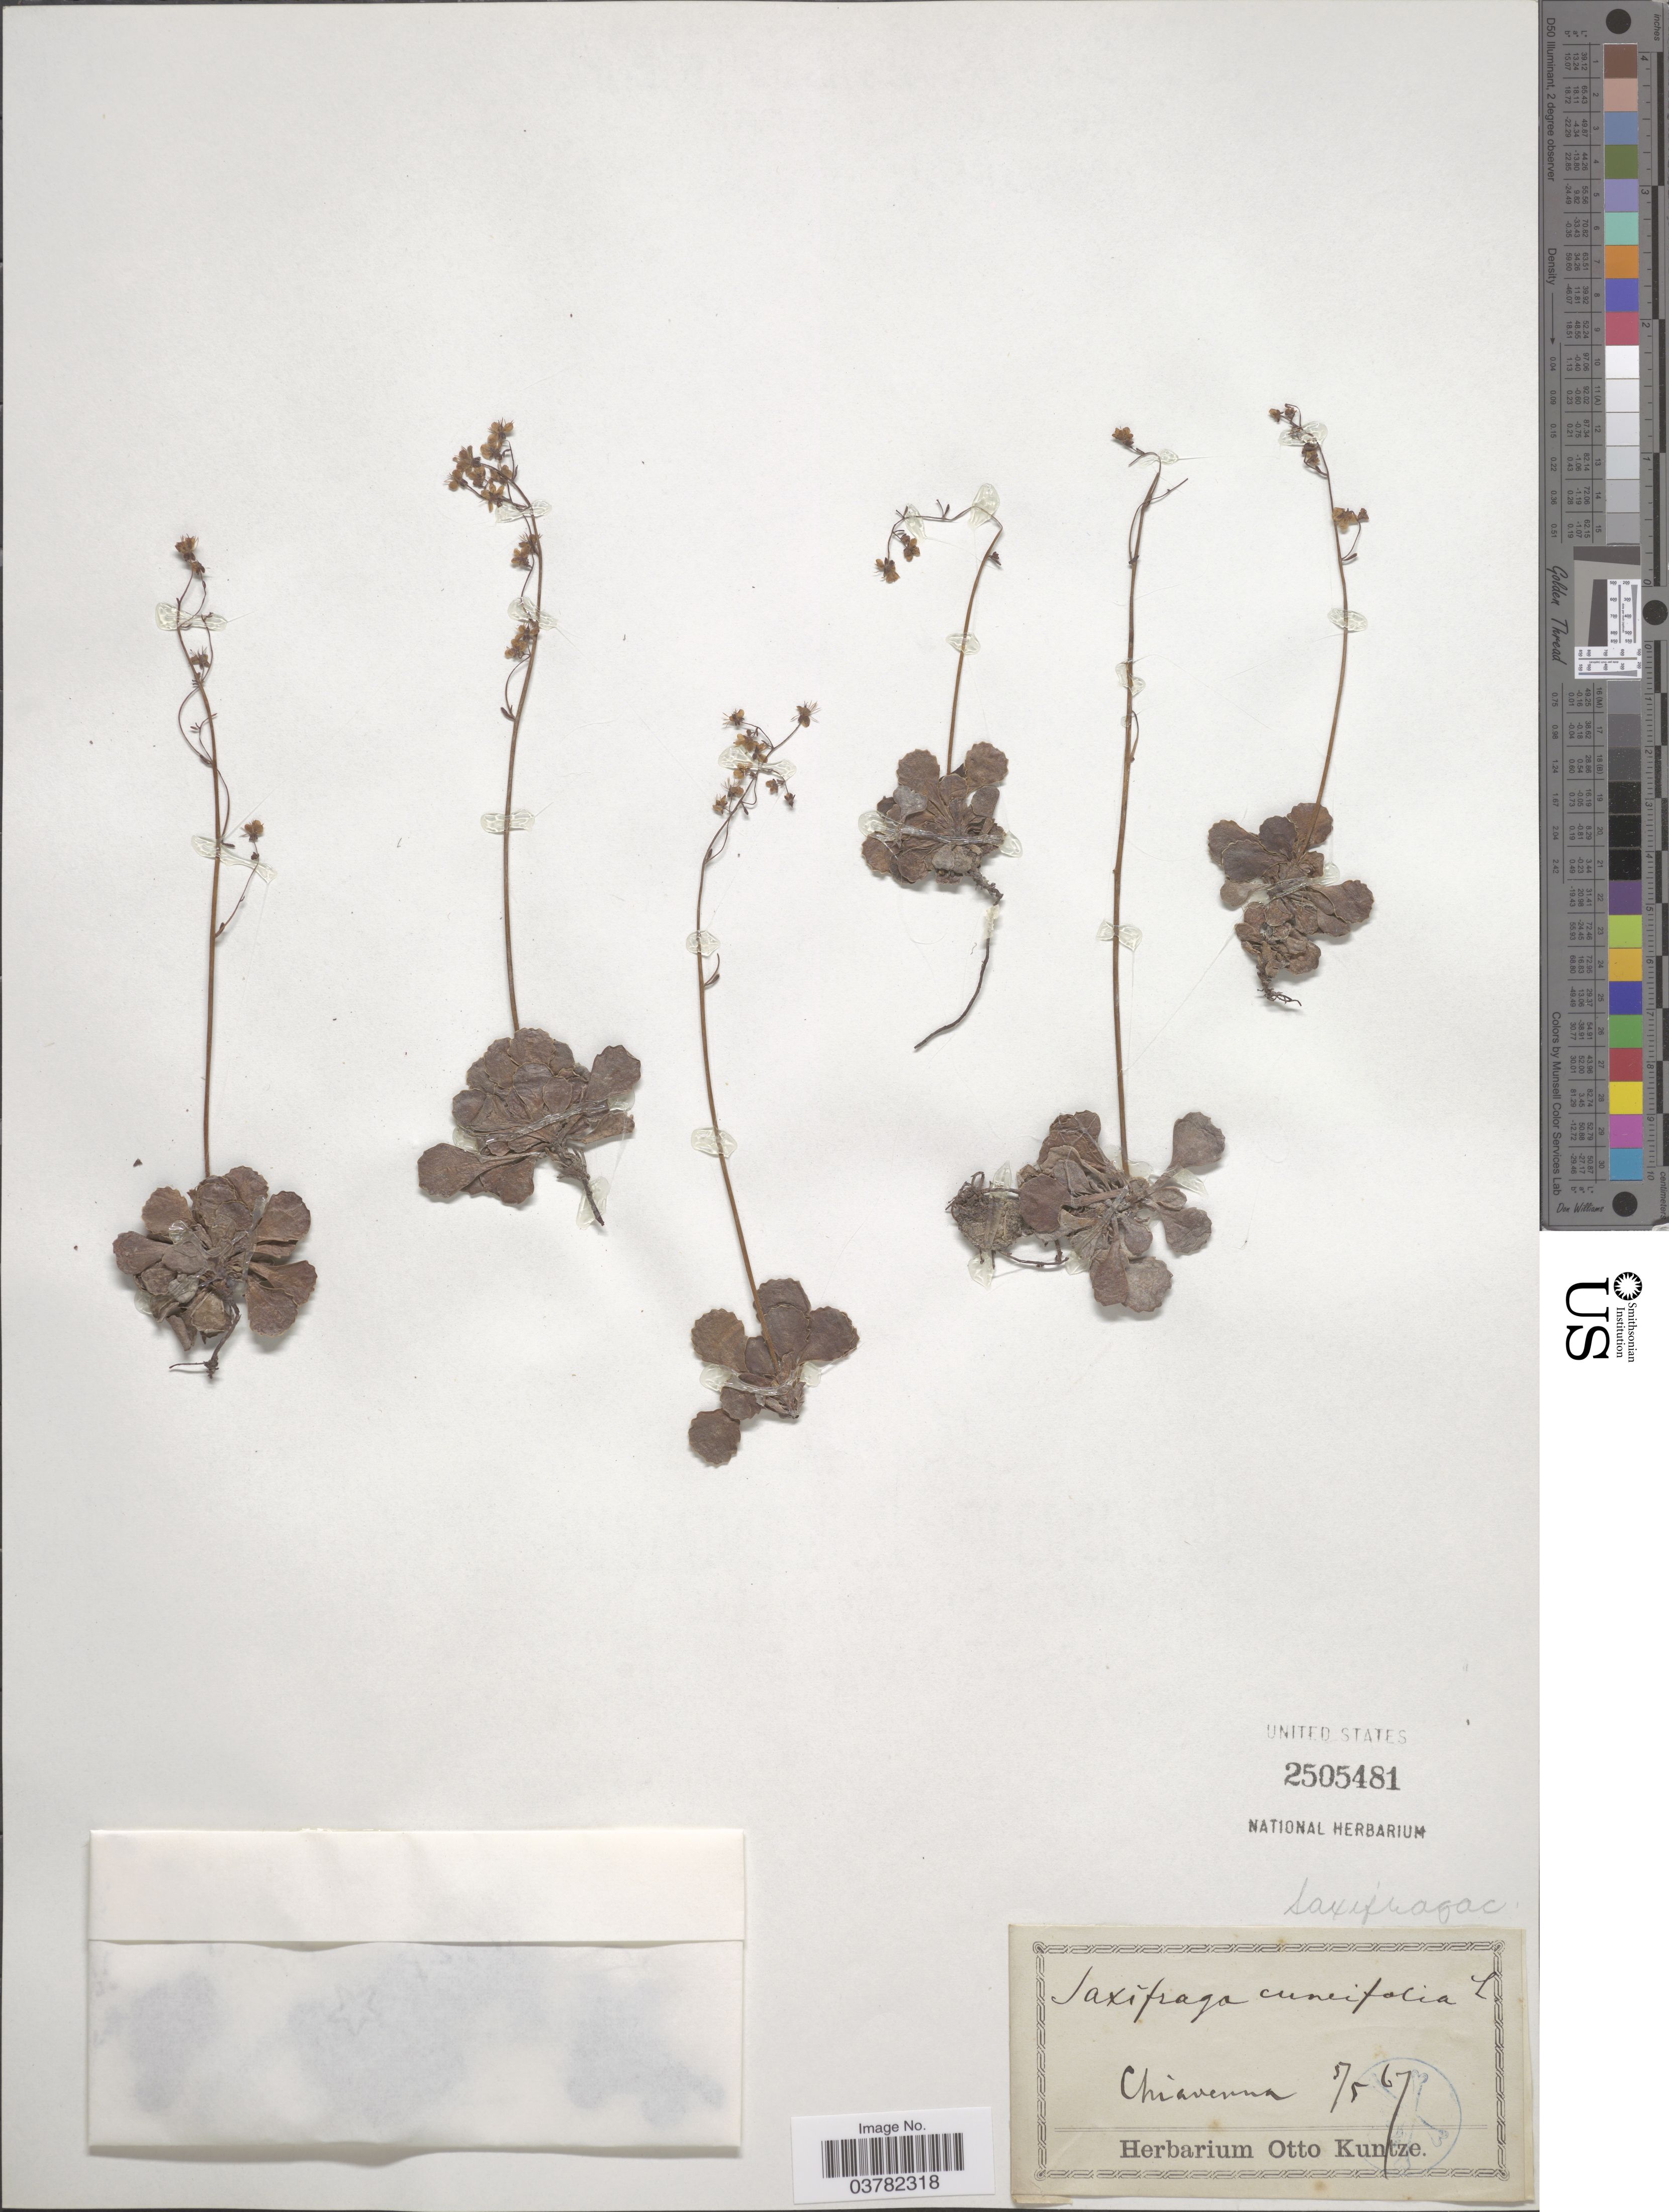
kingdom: Plantae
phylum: Tracheophyta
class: Magnoliopsida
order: Saxifragales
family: Saxifragaceae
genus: Saxifraga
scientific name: Saxifraga cuneifolia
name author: L.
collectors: ex herb. Otto Kuntze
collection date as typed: Transcribed d/m/y: 5/5/67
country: Italy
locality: Chiavenna.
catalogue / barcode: US 2505481